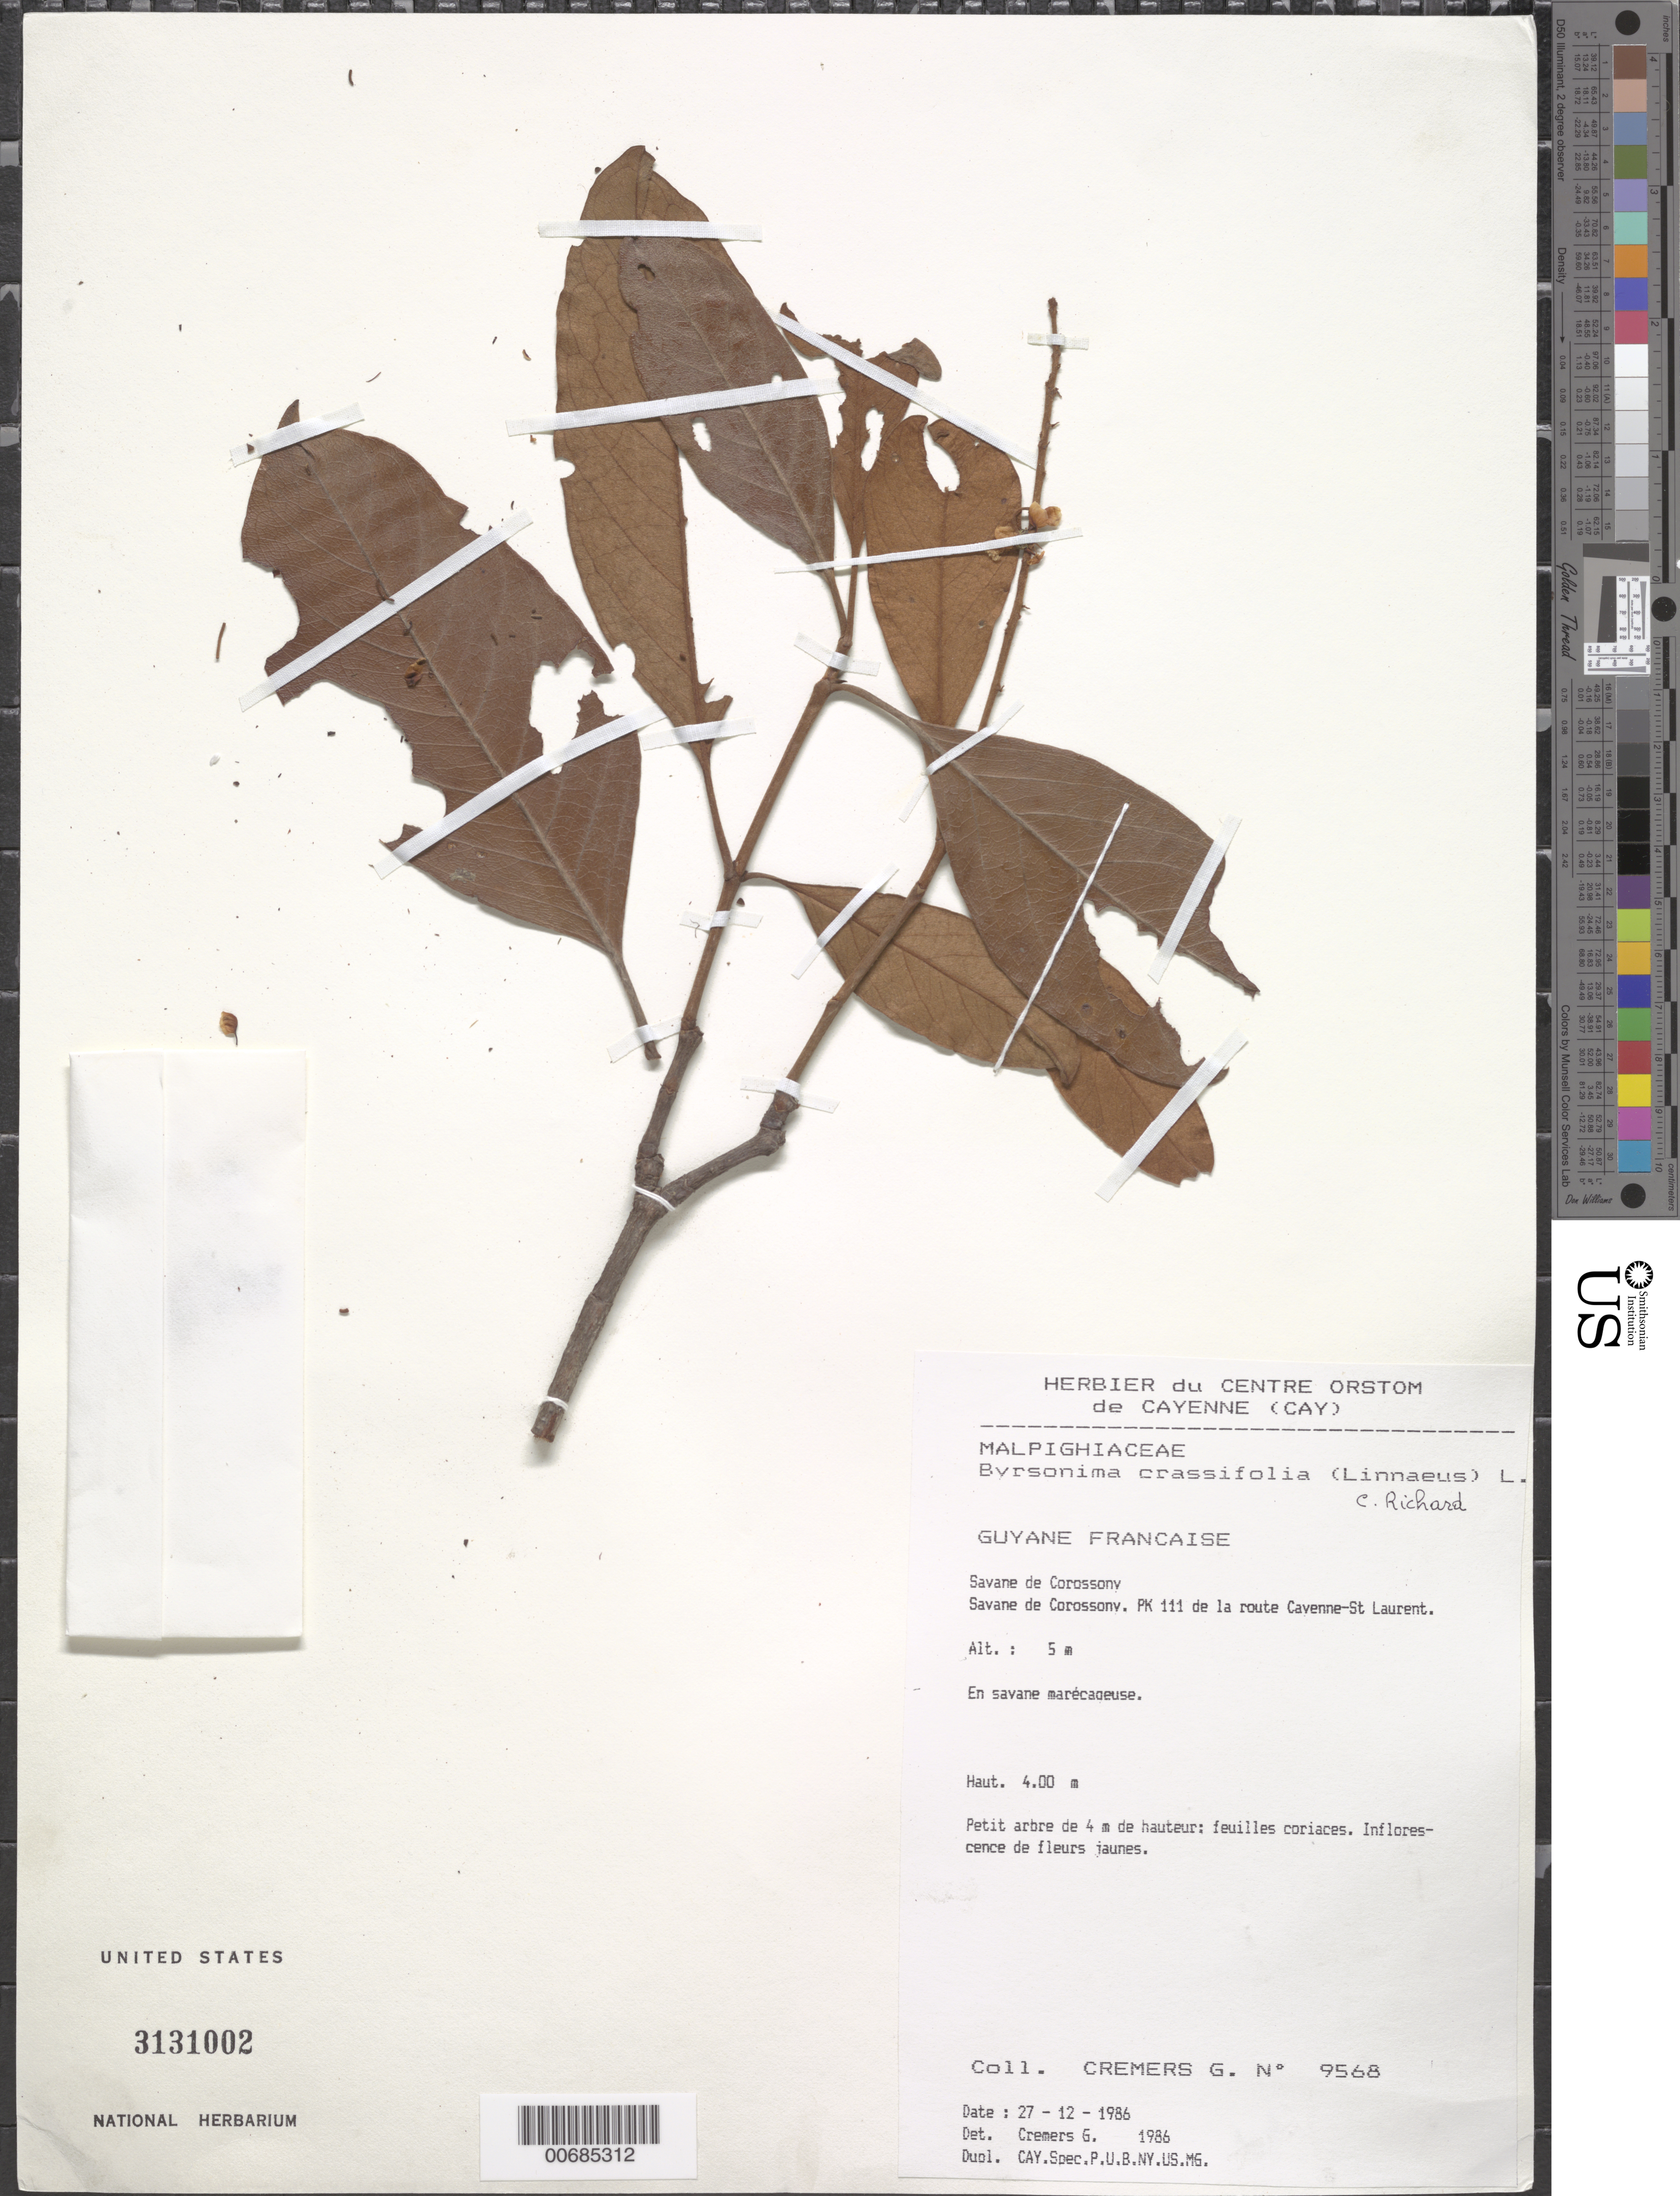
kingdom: Plantae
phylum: Tracheophyta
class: Magnoliopsida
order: Malpighiales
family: Malpighiaceae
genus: Byrsonima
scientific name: Byrsonima crassifolia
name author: (L.) Kunth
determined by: Cremers, Georges A.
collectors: G. Cremers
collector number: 9568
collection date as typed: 27-Dec-86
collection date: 1986-12-27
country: French Guiana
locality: Savane de Corossony, PK 111 de la route Cayenne-St. Laurent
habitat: Marshy savanna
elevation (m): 5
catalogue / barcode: US 3131002